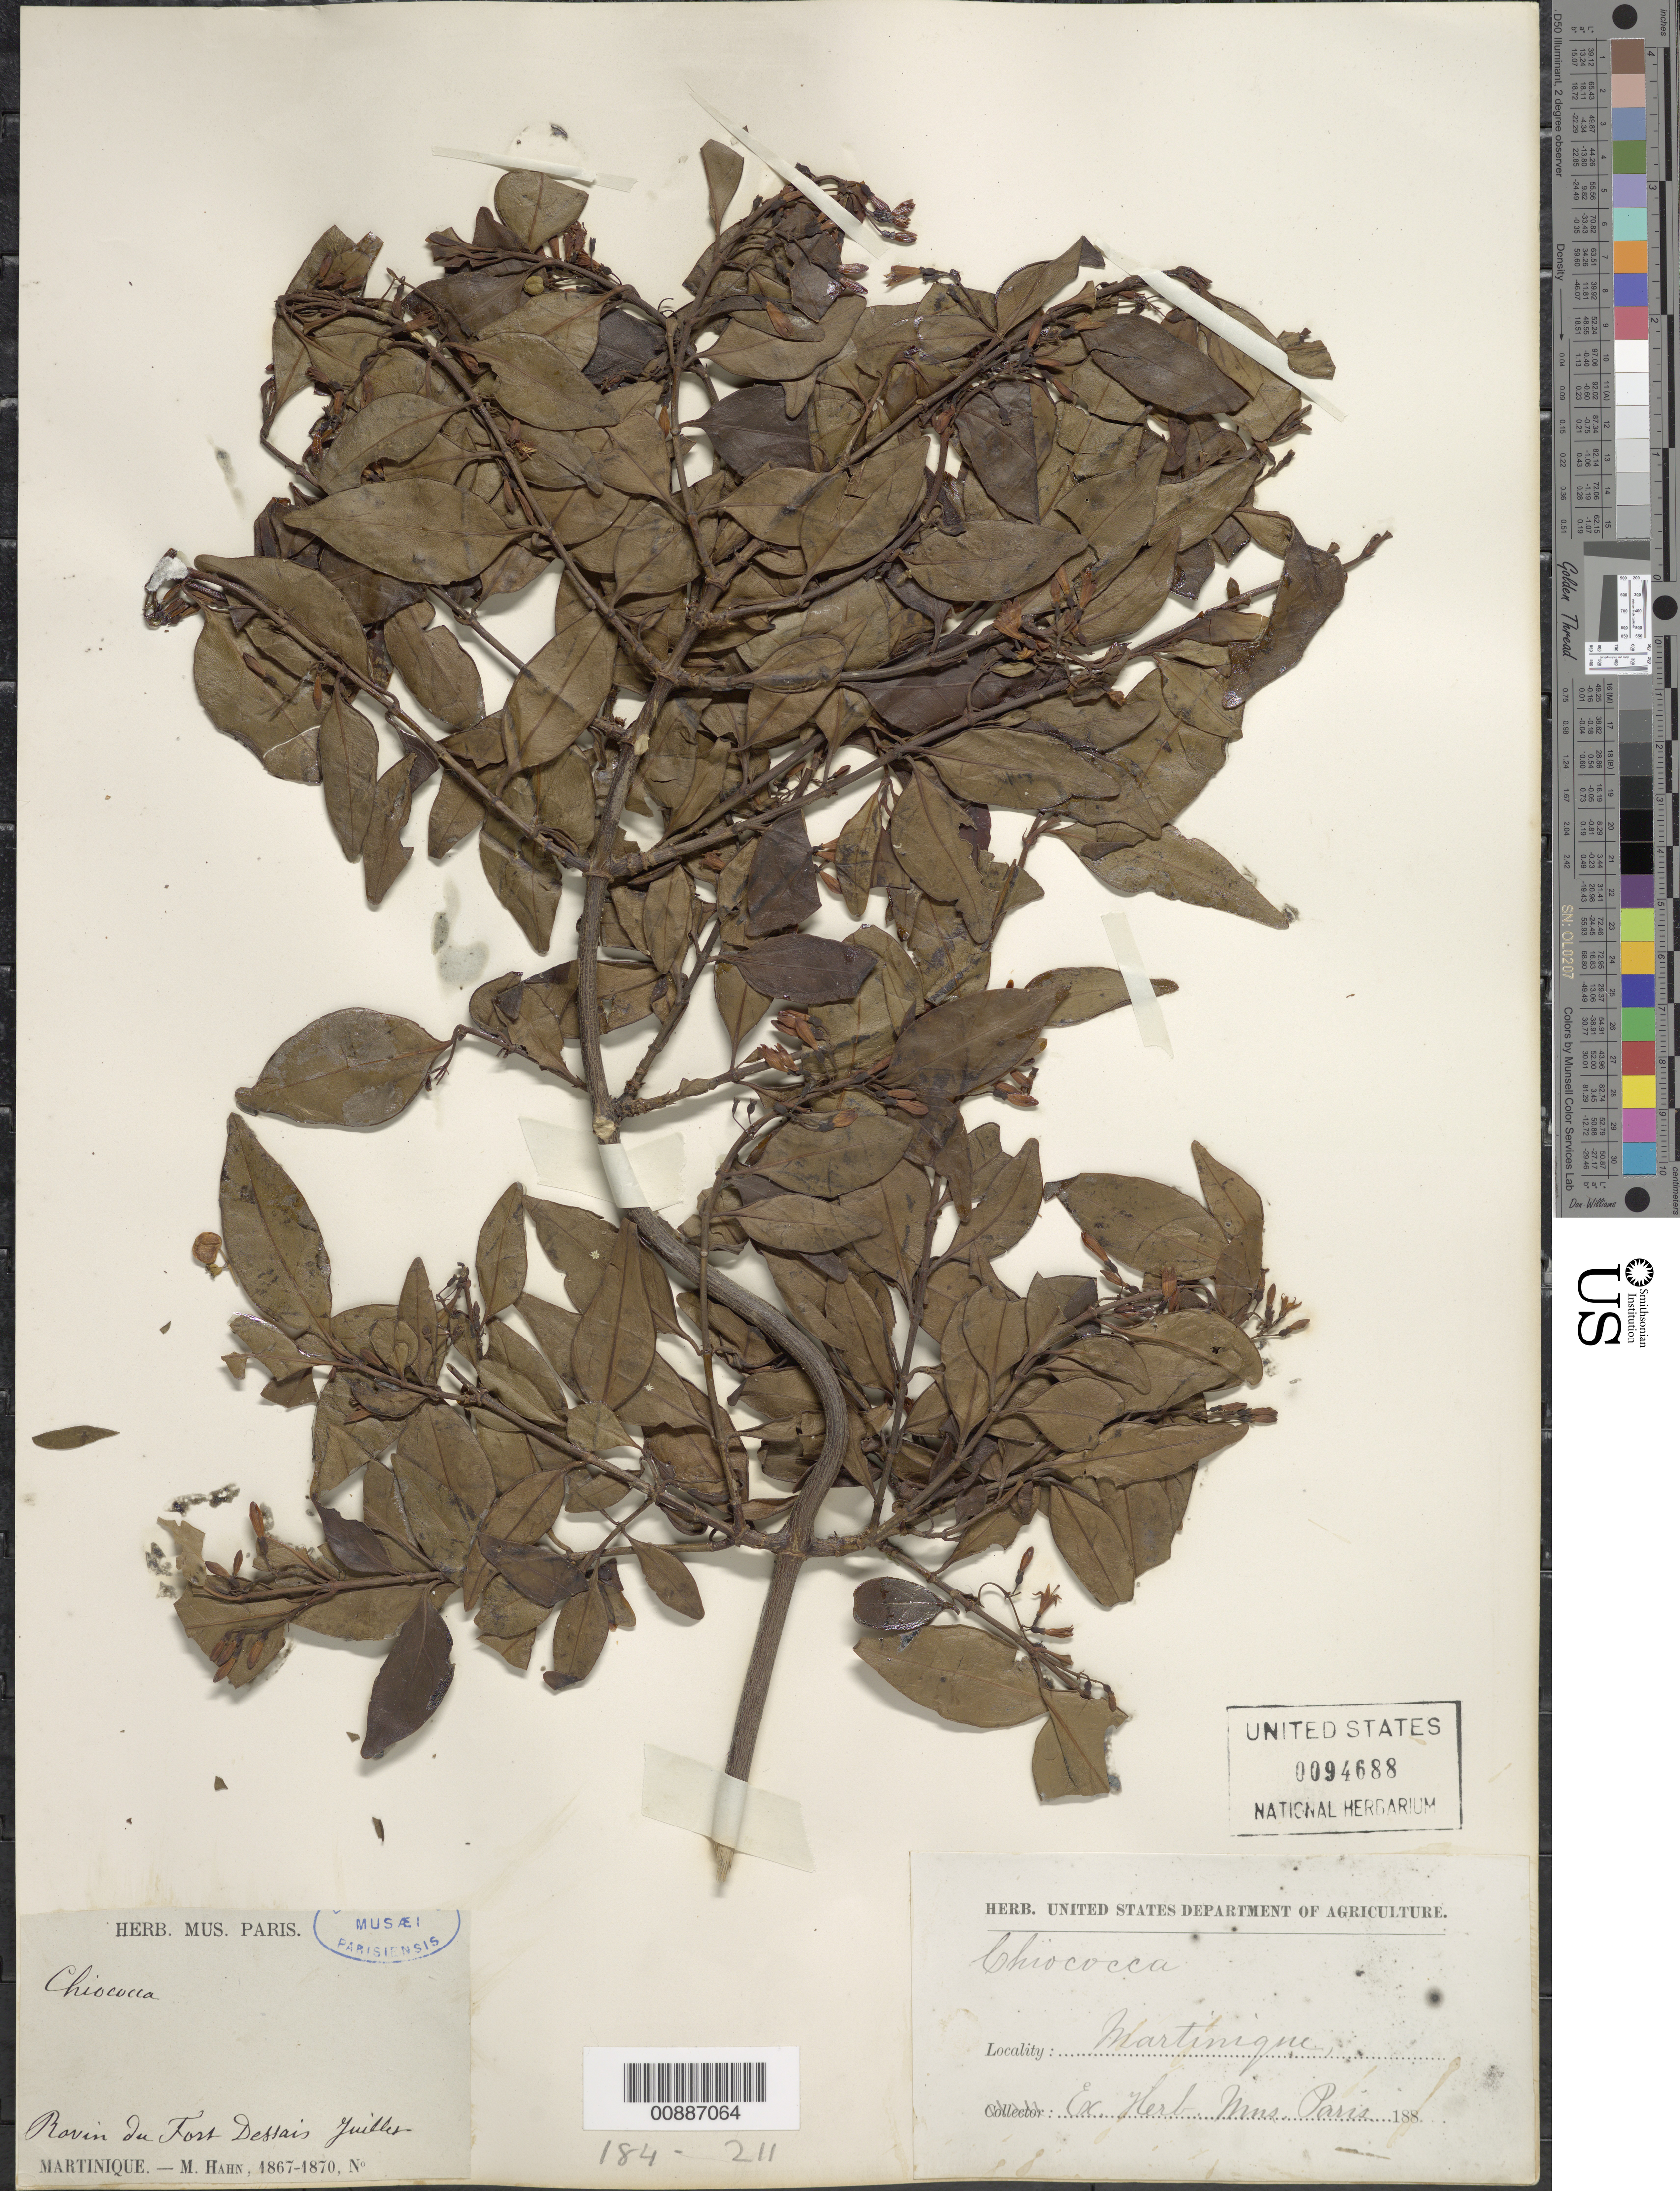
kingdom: Plantae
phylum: Tracheophyta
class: Magnoliopsida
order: Gentianales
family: Rubiaceae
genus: Chiococca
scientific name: Chiococca alba subsp. alba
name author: (L.) Hitchc.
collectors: M. Hahn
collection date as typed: Jul 1867 to -- Jul 1870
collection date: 1867-07/1870-07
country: Martinique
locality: Fort Dessais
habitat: Ravin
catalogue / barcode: US 94688